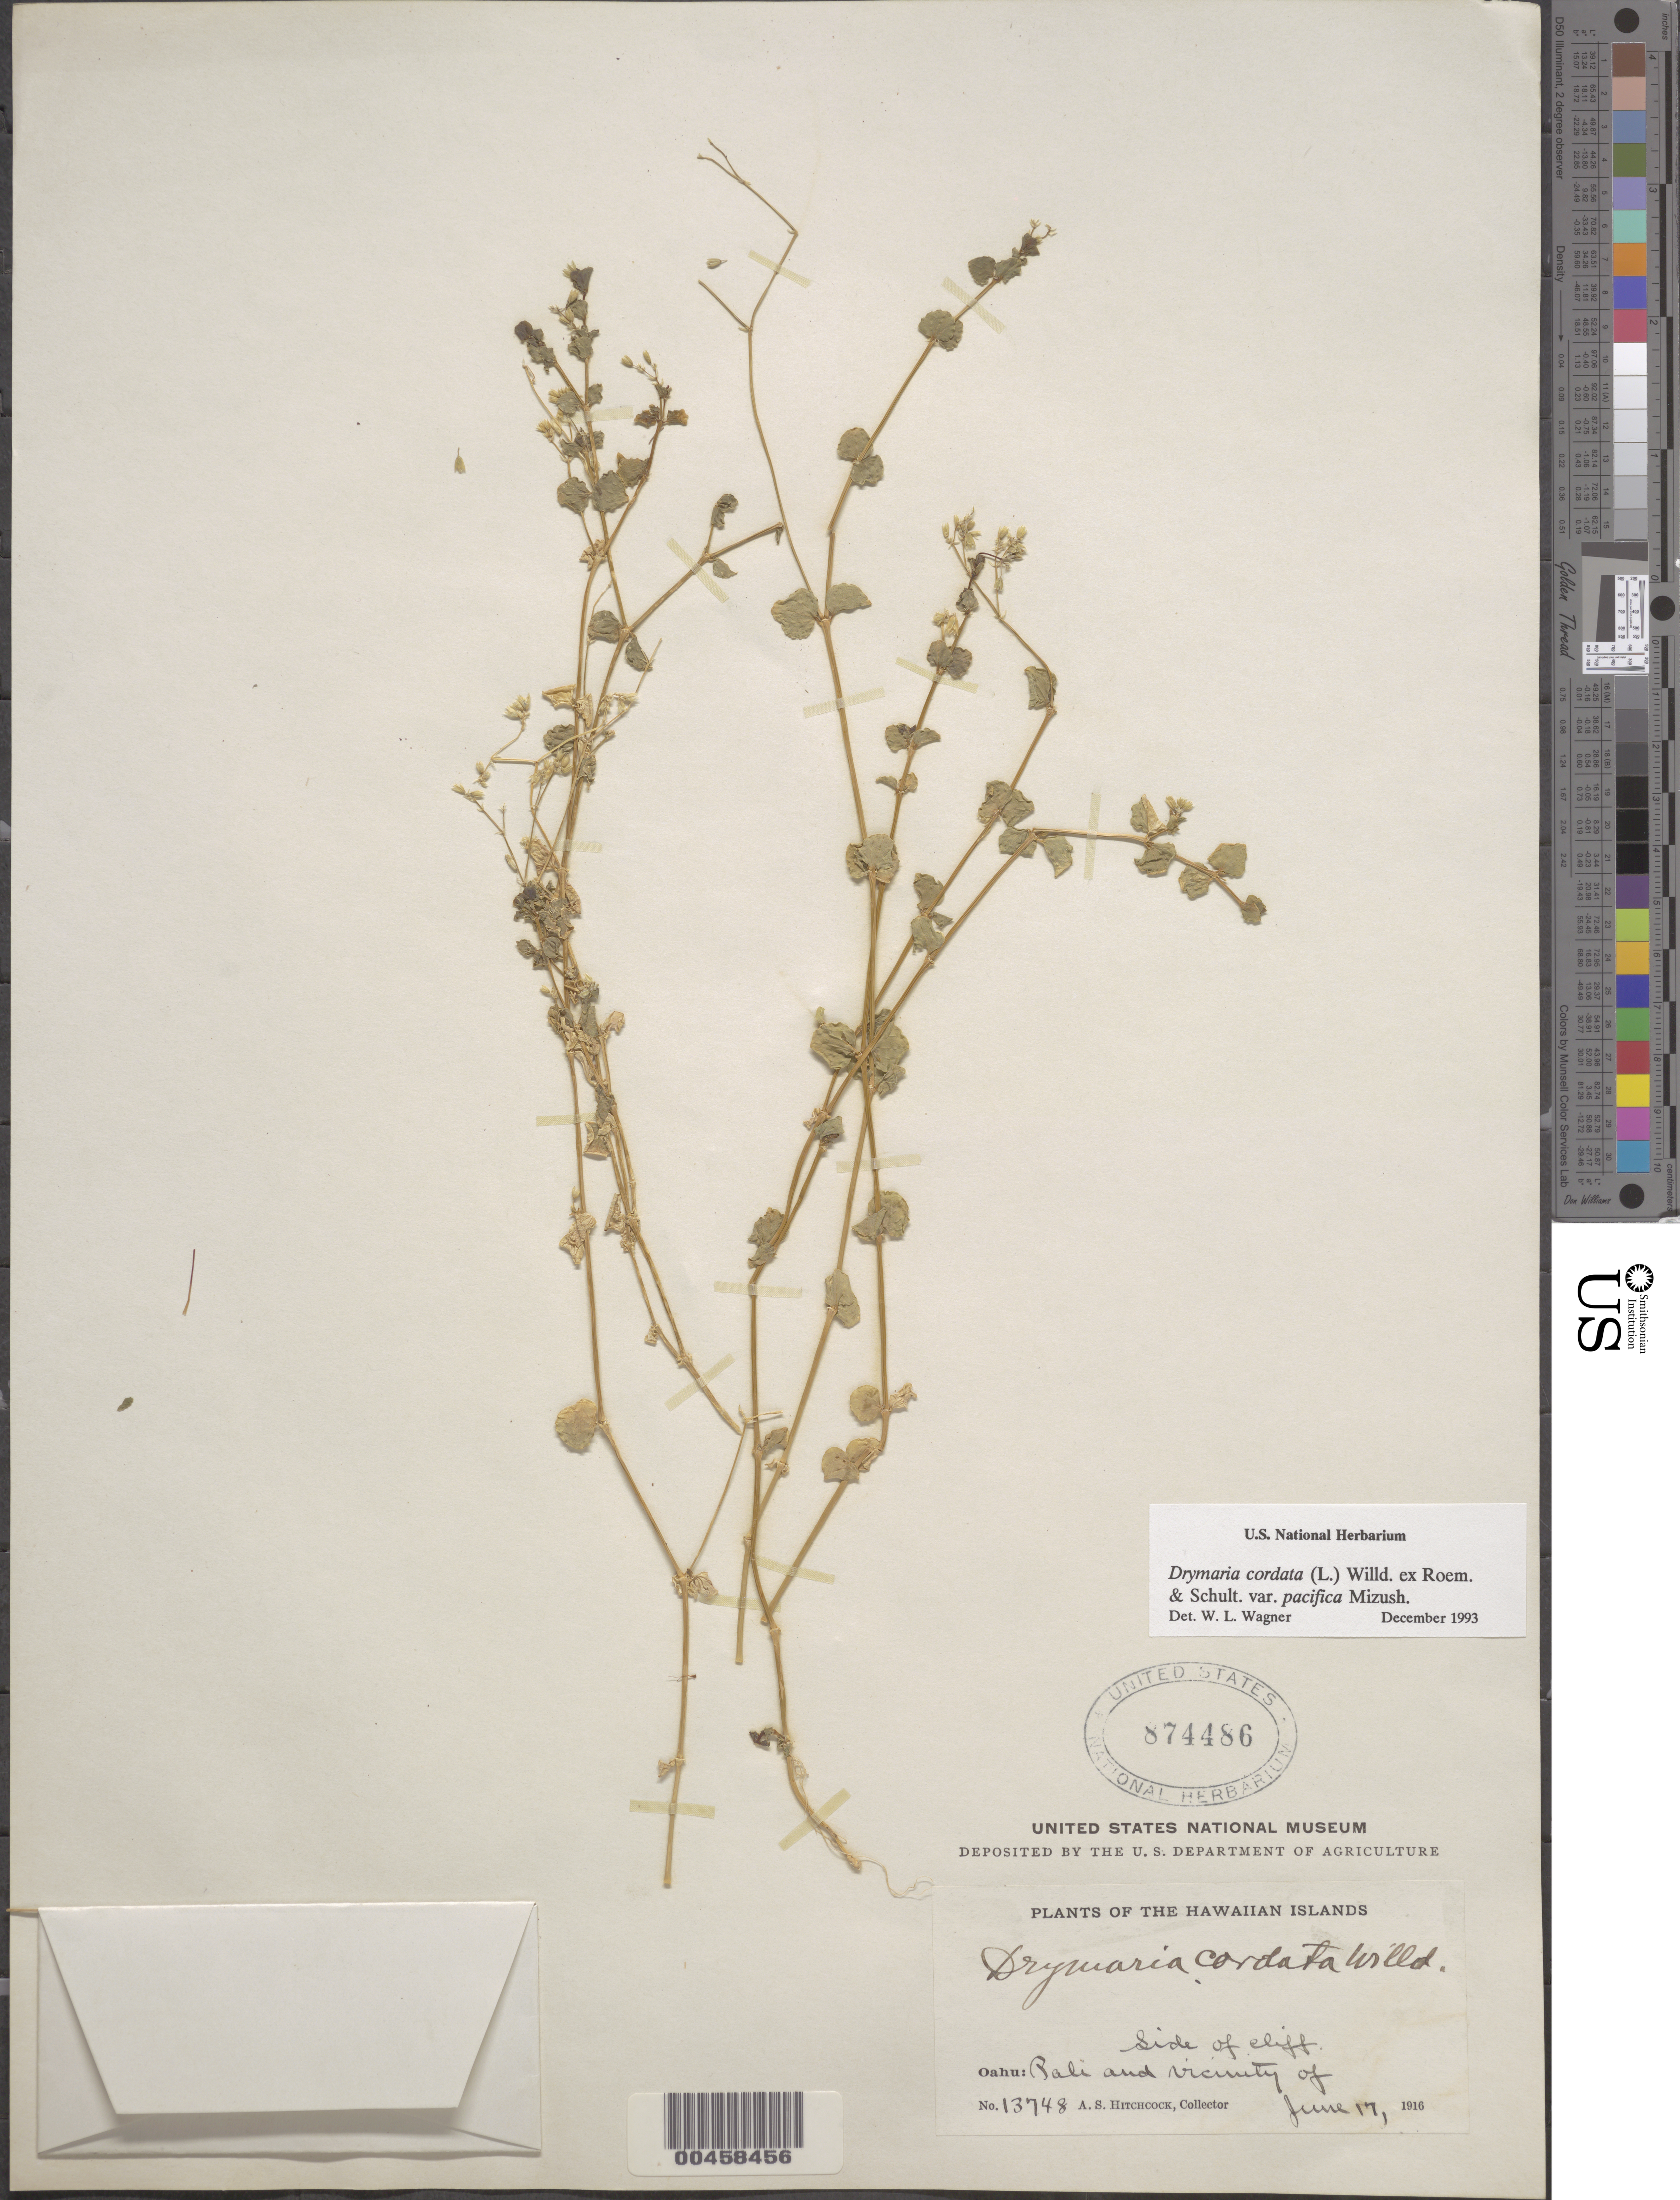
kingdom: Plantae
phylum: Tracheophyta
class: Magnoliopsida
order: Caryophyllales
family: Caryophyllaceae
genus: Drymaria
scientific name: Drymaria cordata var. pacifica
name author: M. Mizush.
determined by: Wagner, W. L., (BOT), Smithsonian Institution - National Museum of Natural History (UNITED STATES)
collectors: A. S. Hitchcock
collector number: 13748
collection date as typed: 17 Jun 1916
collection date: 1916-06-17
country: United States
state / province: Hawaii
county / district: Honolulu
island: Oahu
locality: Pali and vicinity of, side of cliff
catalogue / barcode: US 874486